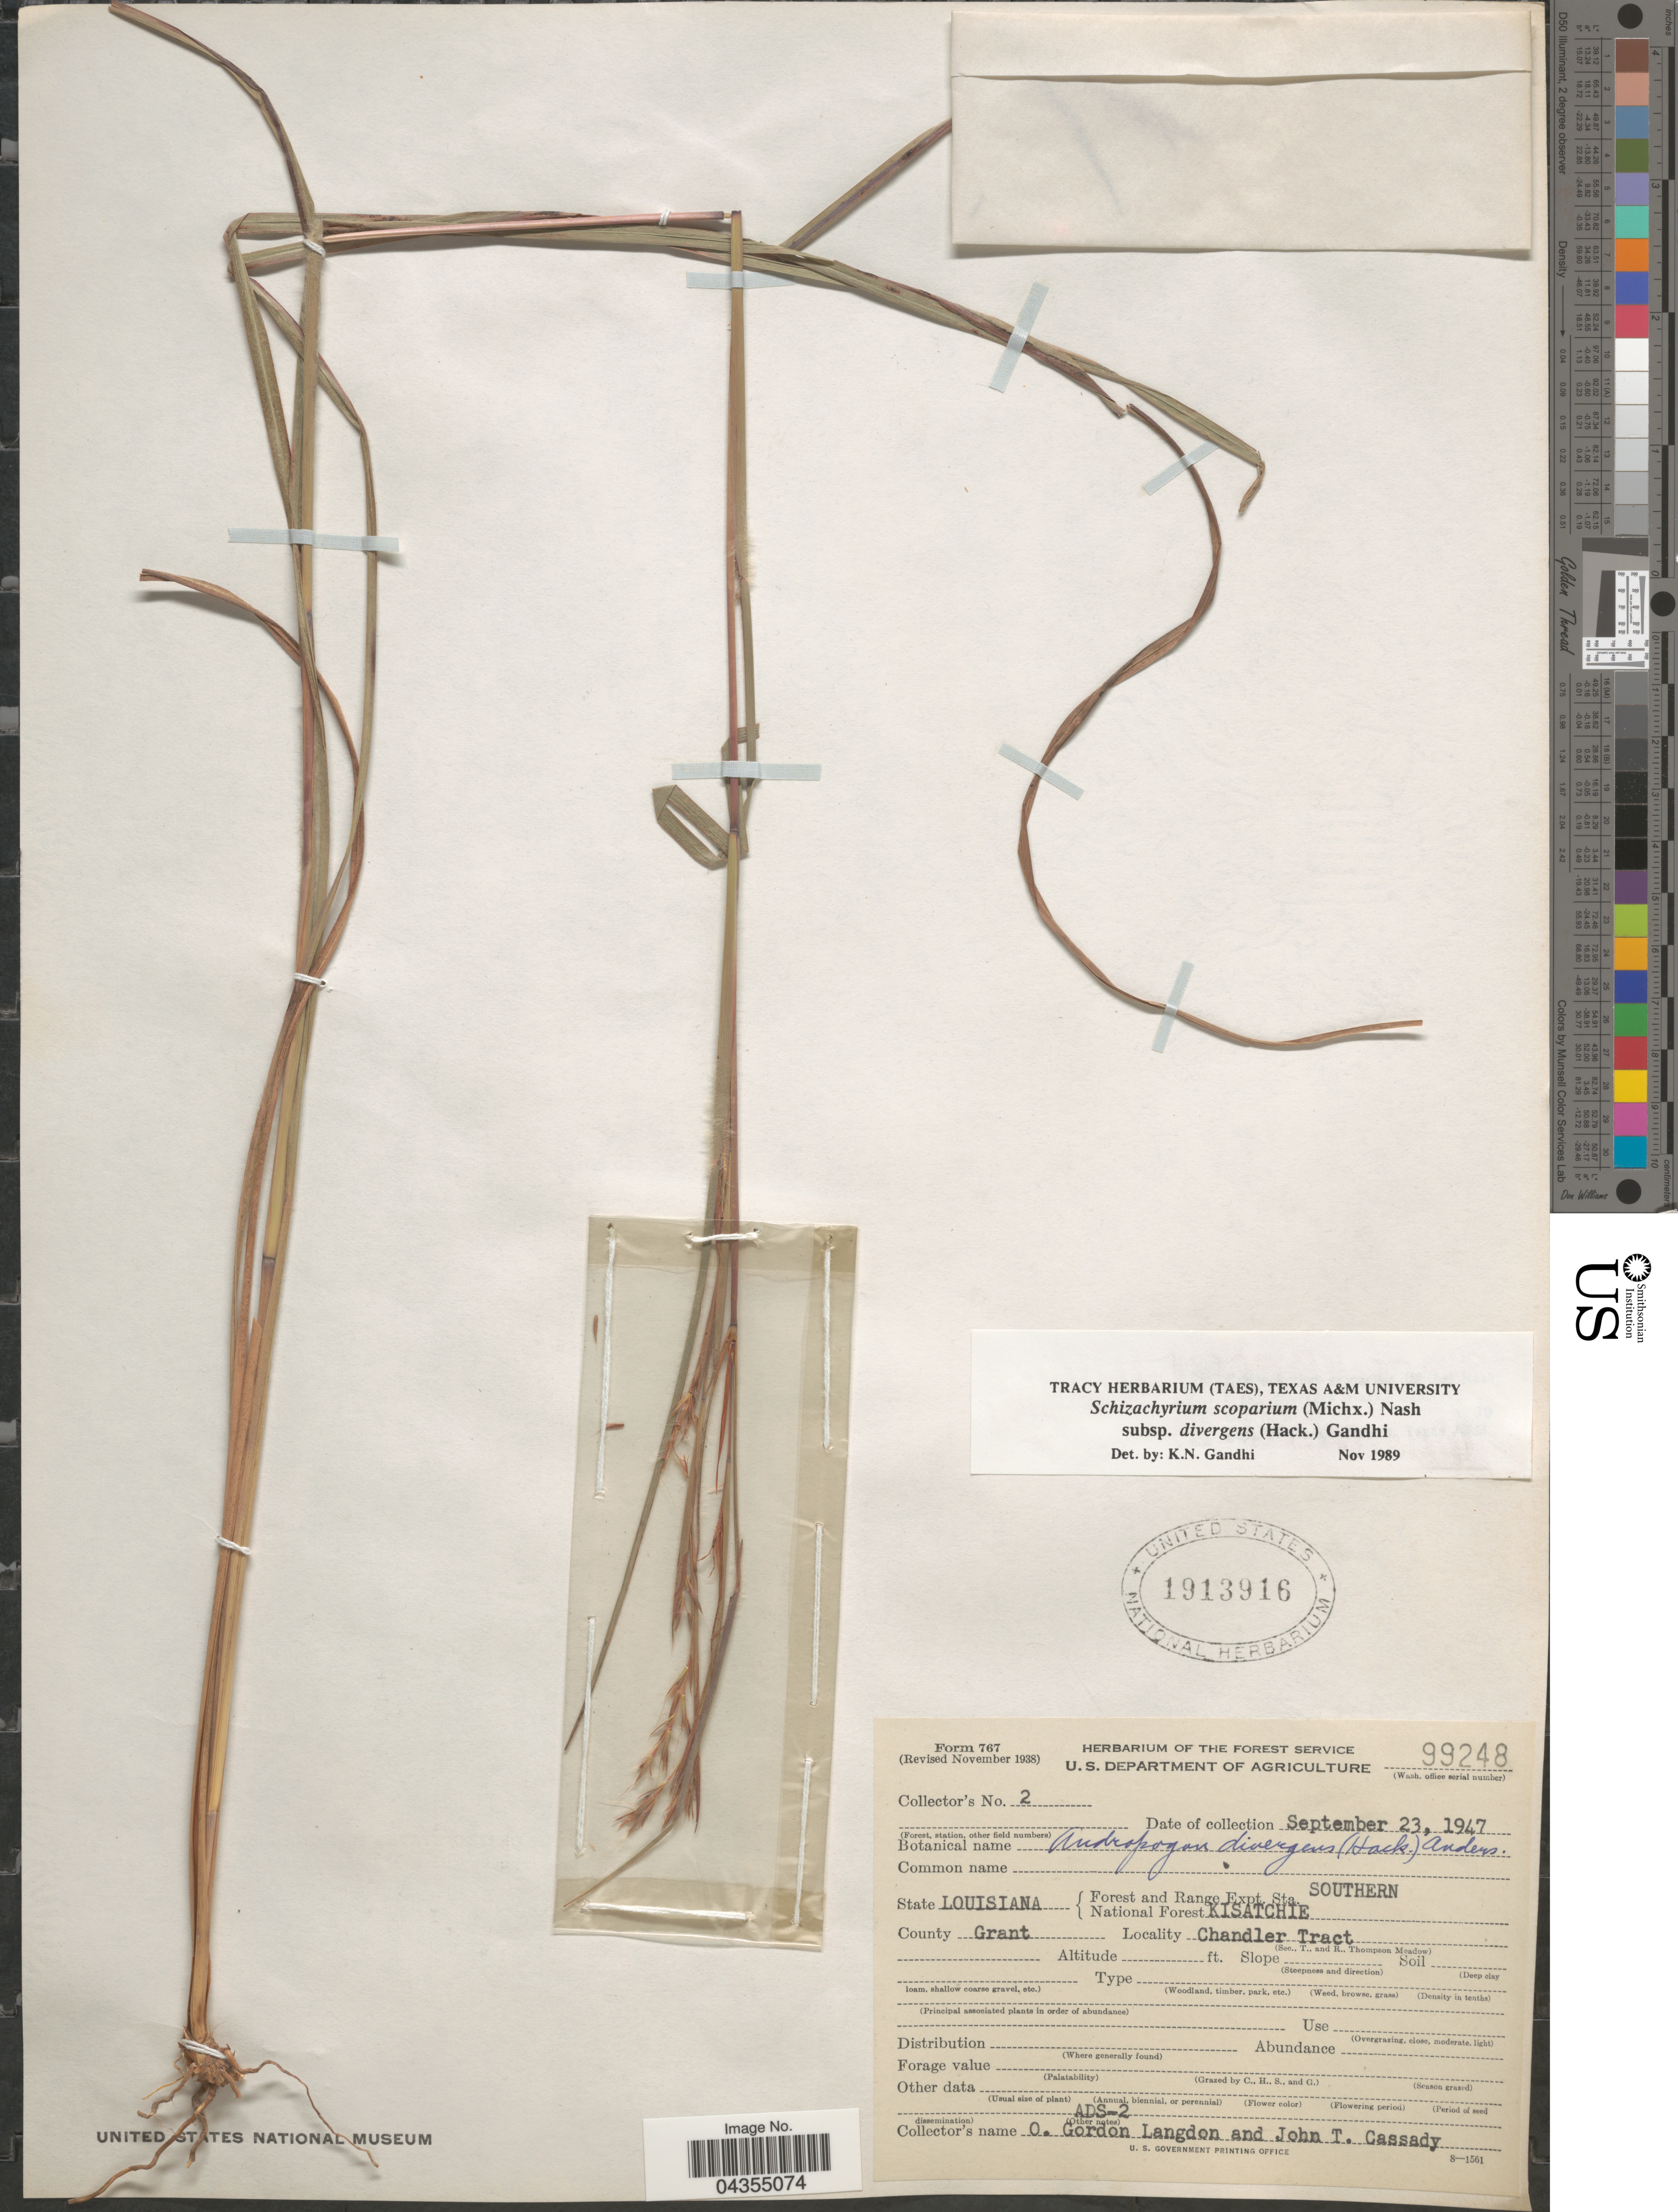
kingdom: Plantae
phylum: Tracheophyta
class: Liliopsida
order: Poales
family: Poaceae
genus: Schizachyrium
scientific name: Schizachyrium scoparium var. divergens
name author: (Hack.) Gould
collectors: O. Langdon & J. Cassady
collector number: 2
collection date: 1947-09-23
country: United States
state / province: Louisiana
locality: Forest and Range Expt. Sta. Southern. National Forest Kisatchie. County Grant. Chandler Tract.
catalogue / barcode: US 1913916